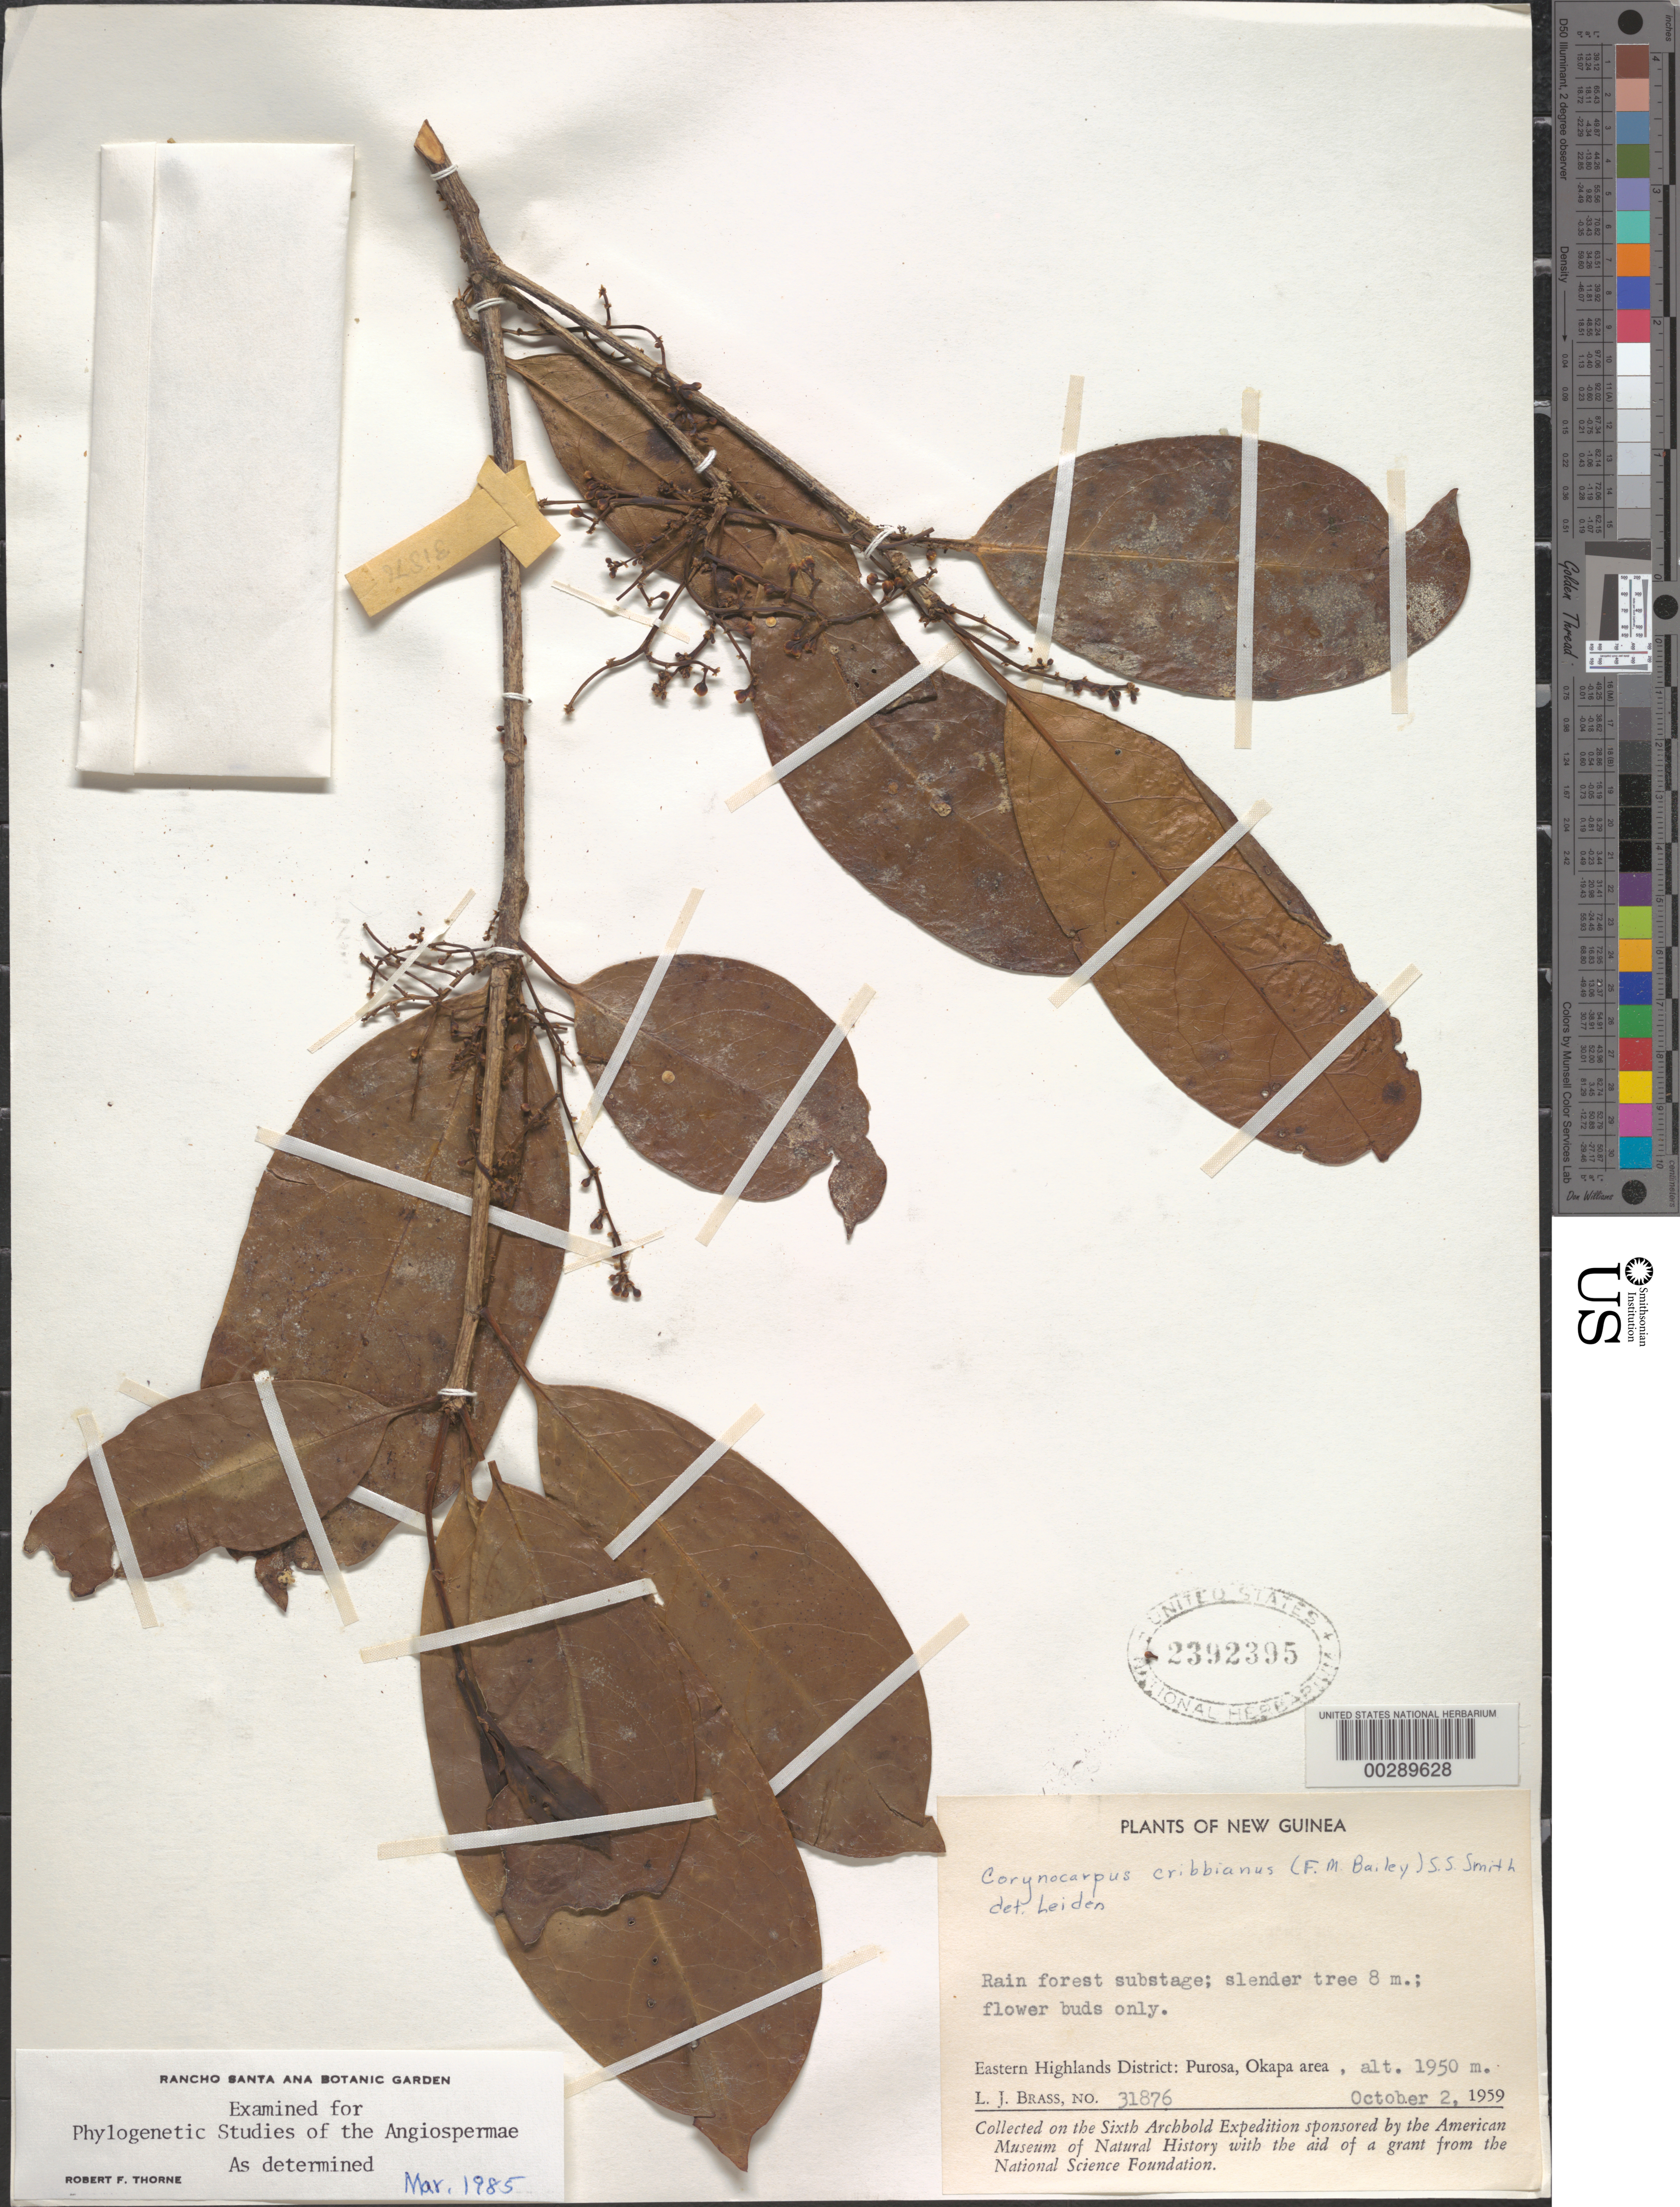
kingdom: Plantae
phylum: Tracheophyta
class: Magnoliopsida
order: Cucurbitales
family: Corynocarpaceae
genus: Corynocarpus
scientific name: Corynocarpus cribbianus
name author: (F.M. Bailey) L.S. Sm.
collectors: L. J. Brass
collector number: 31876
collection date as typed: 02 Oct 1959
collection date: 1959-10-02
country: Papua New Guinea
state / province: Eastern Highlands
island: New Guinea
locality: Purosa, okapa area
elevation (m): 1950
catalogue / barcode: US 2392395